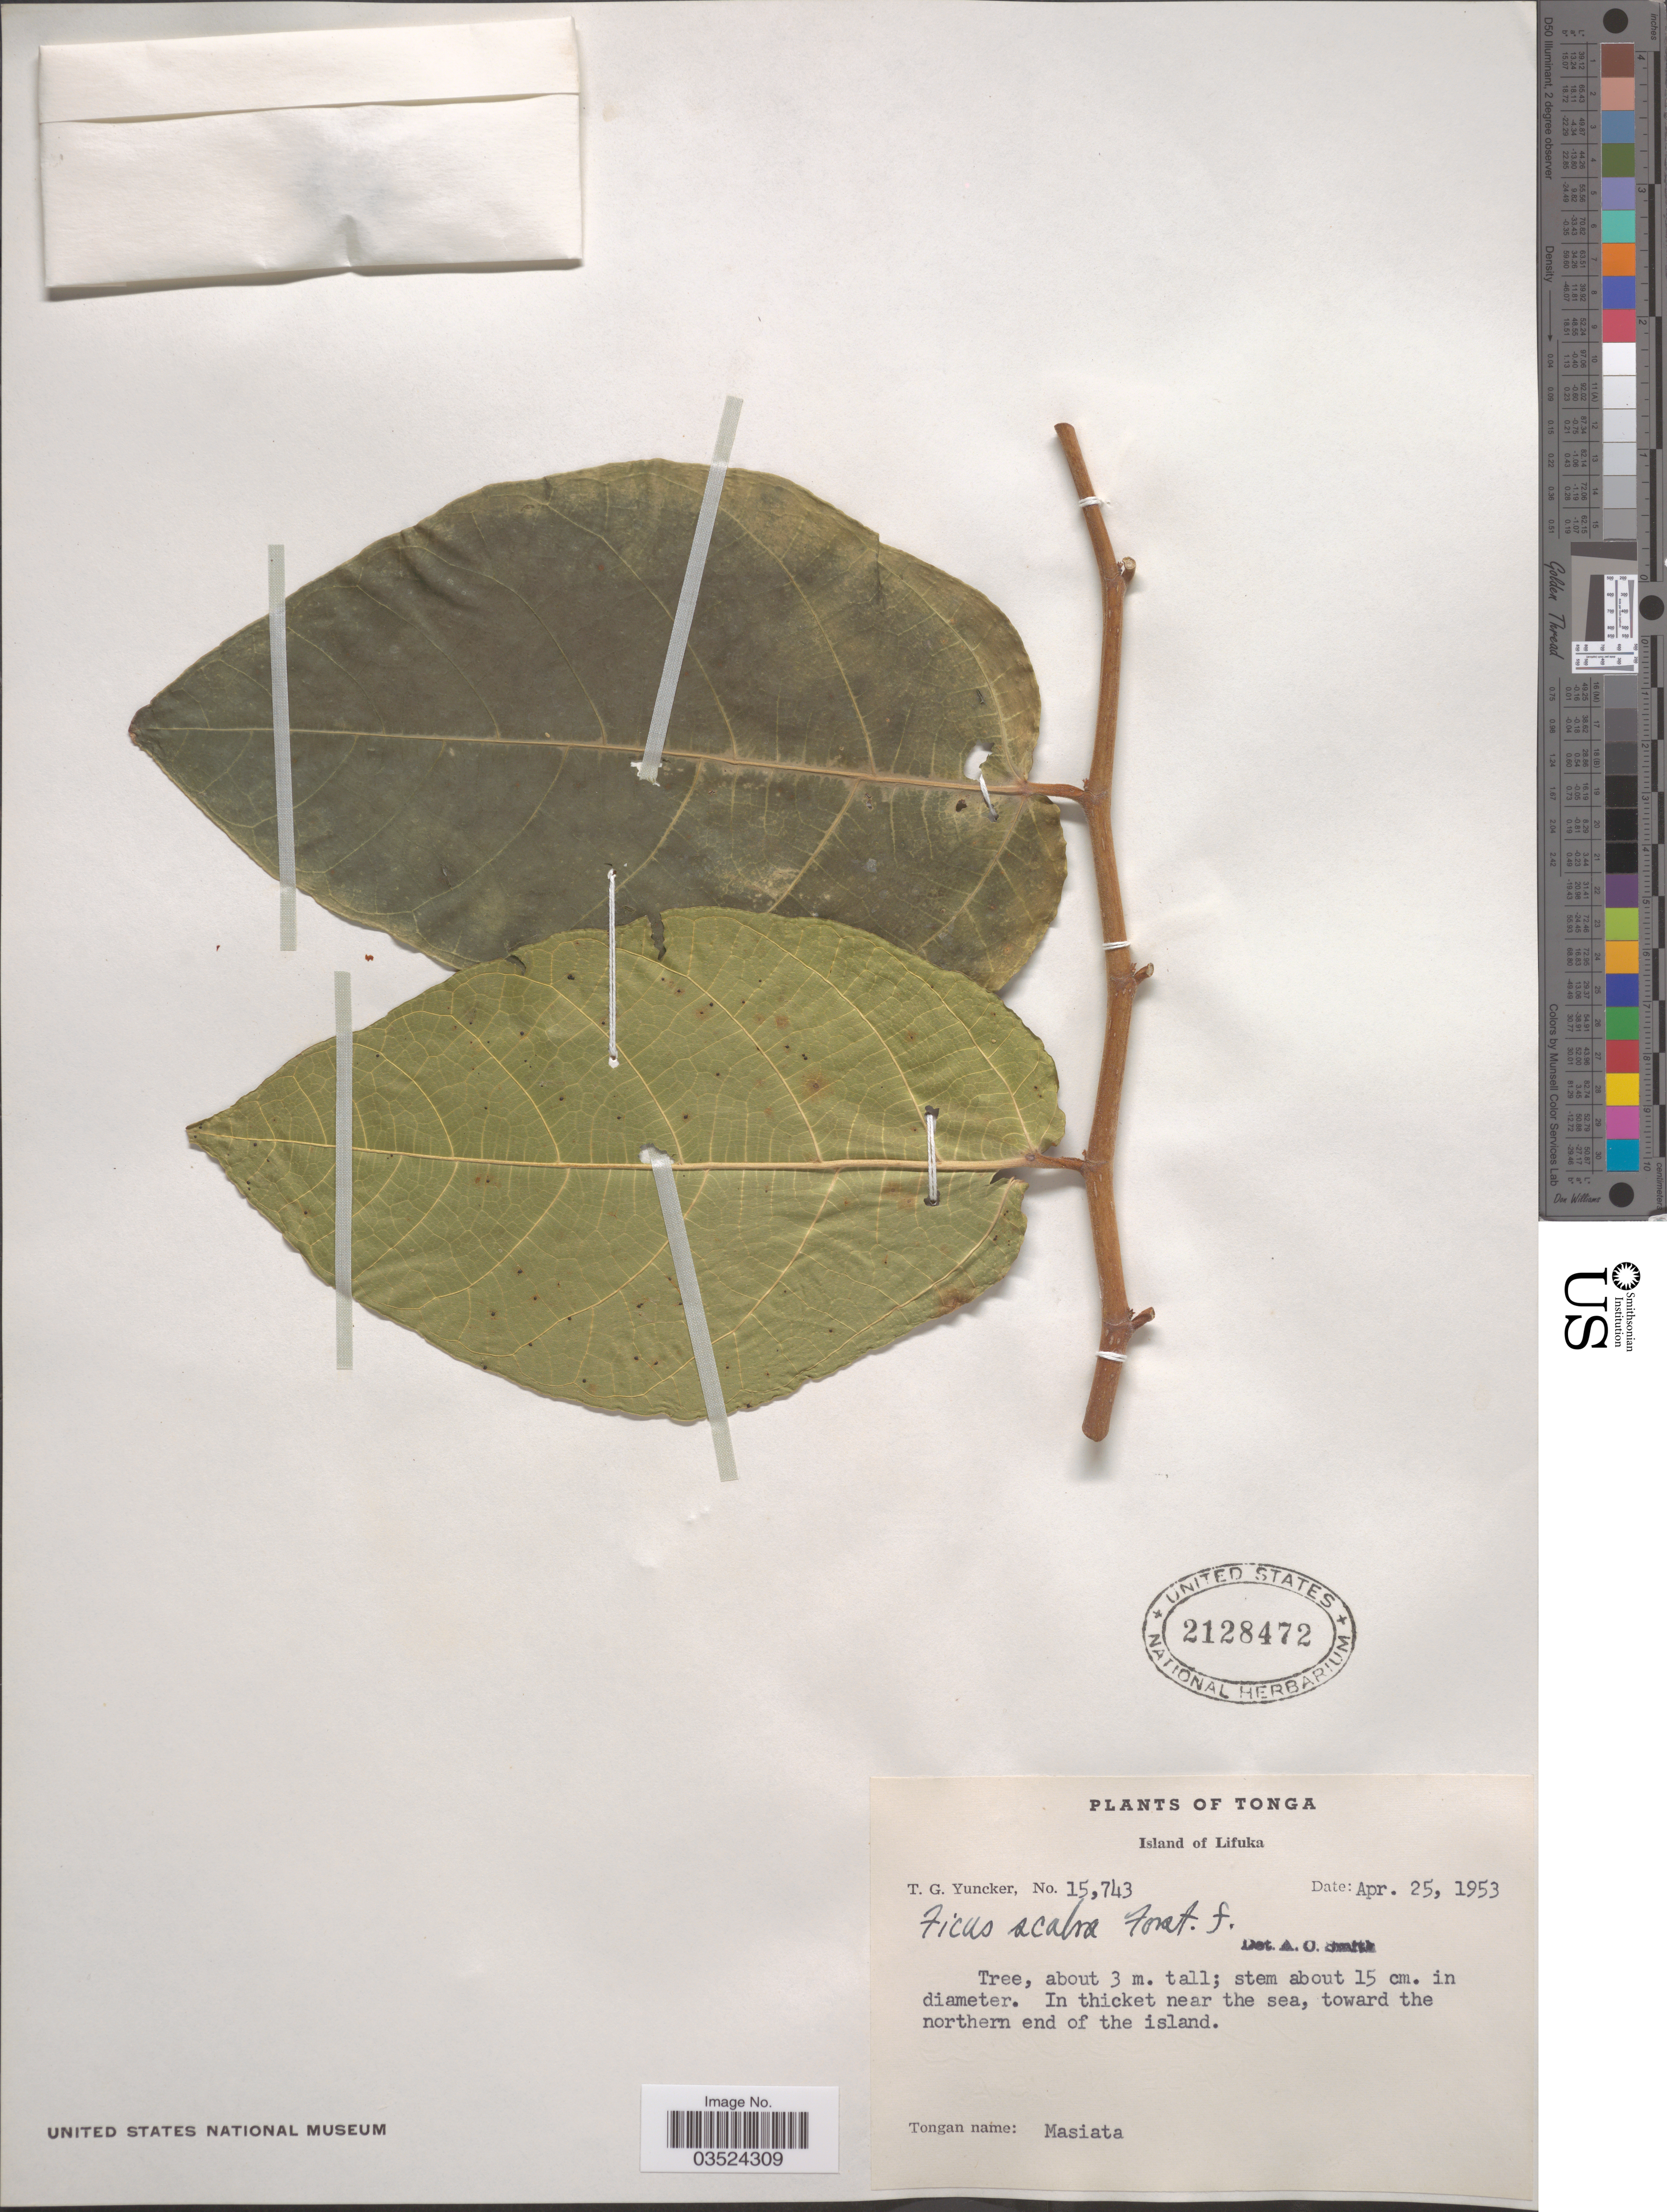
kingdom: Plantae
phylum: Tracheophyta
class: Magnoliopsida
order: Rosales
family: Moraceae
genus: Ficus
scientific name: Ficus scabra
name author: G. Forst.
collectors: T. G. Yuncker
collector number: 15743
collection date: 1953-04-25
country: Tonga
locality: Island of Lifuka. In thicket near the sea, toward the northern end of the island.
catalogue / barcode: US 2128472